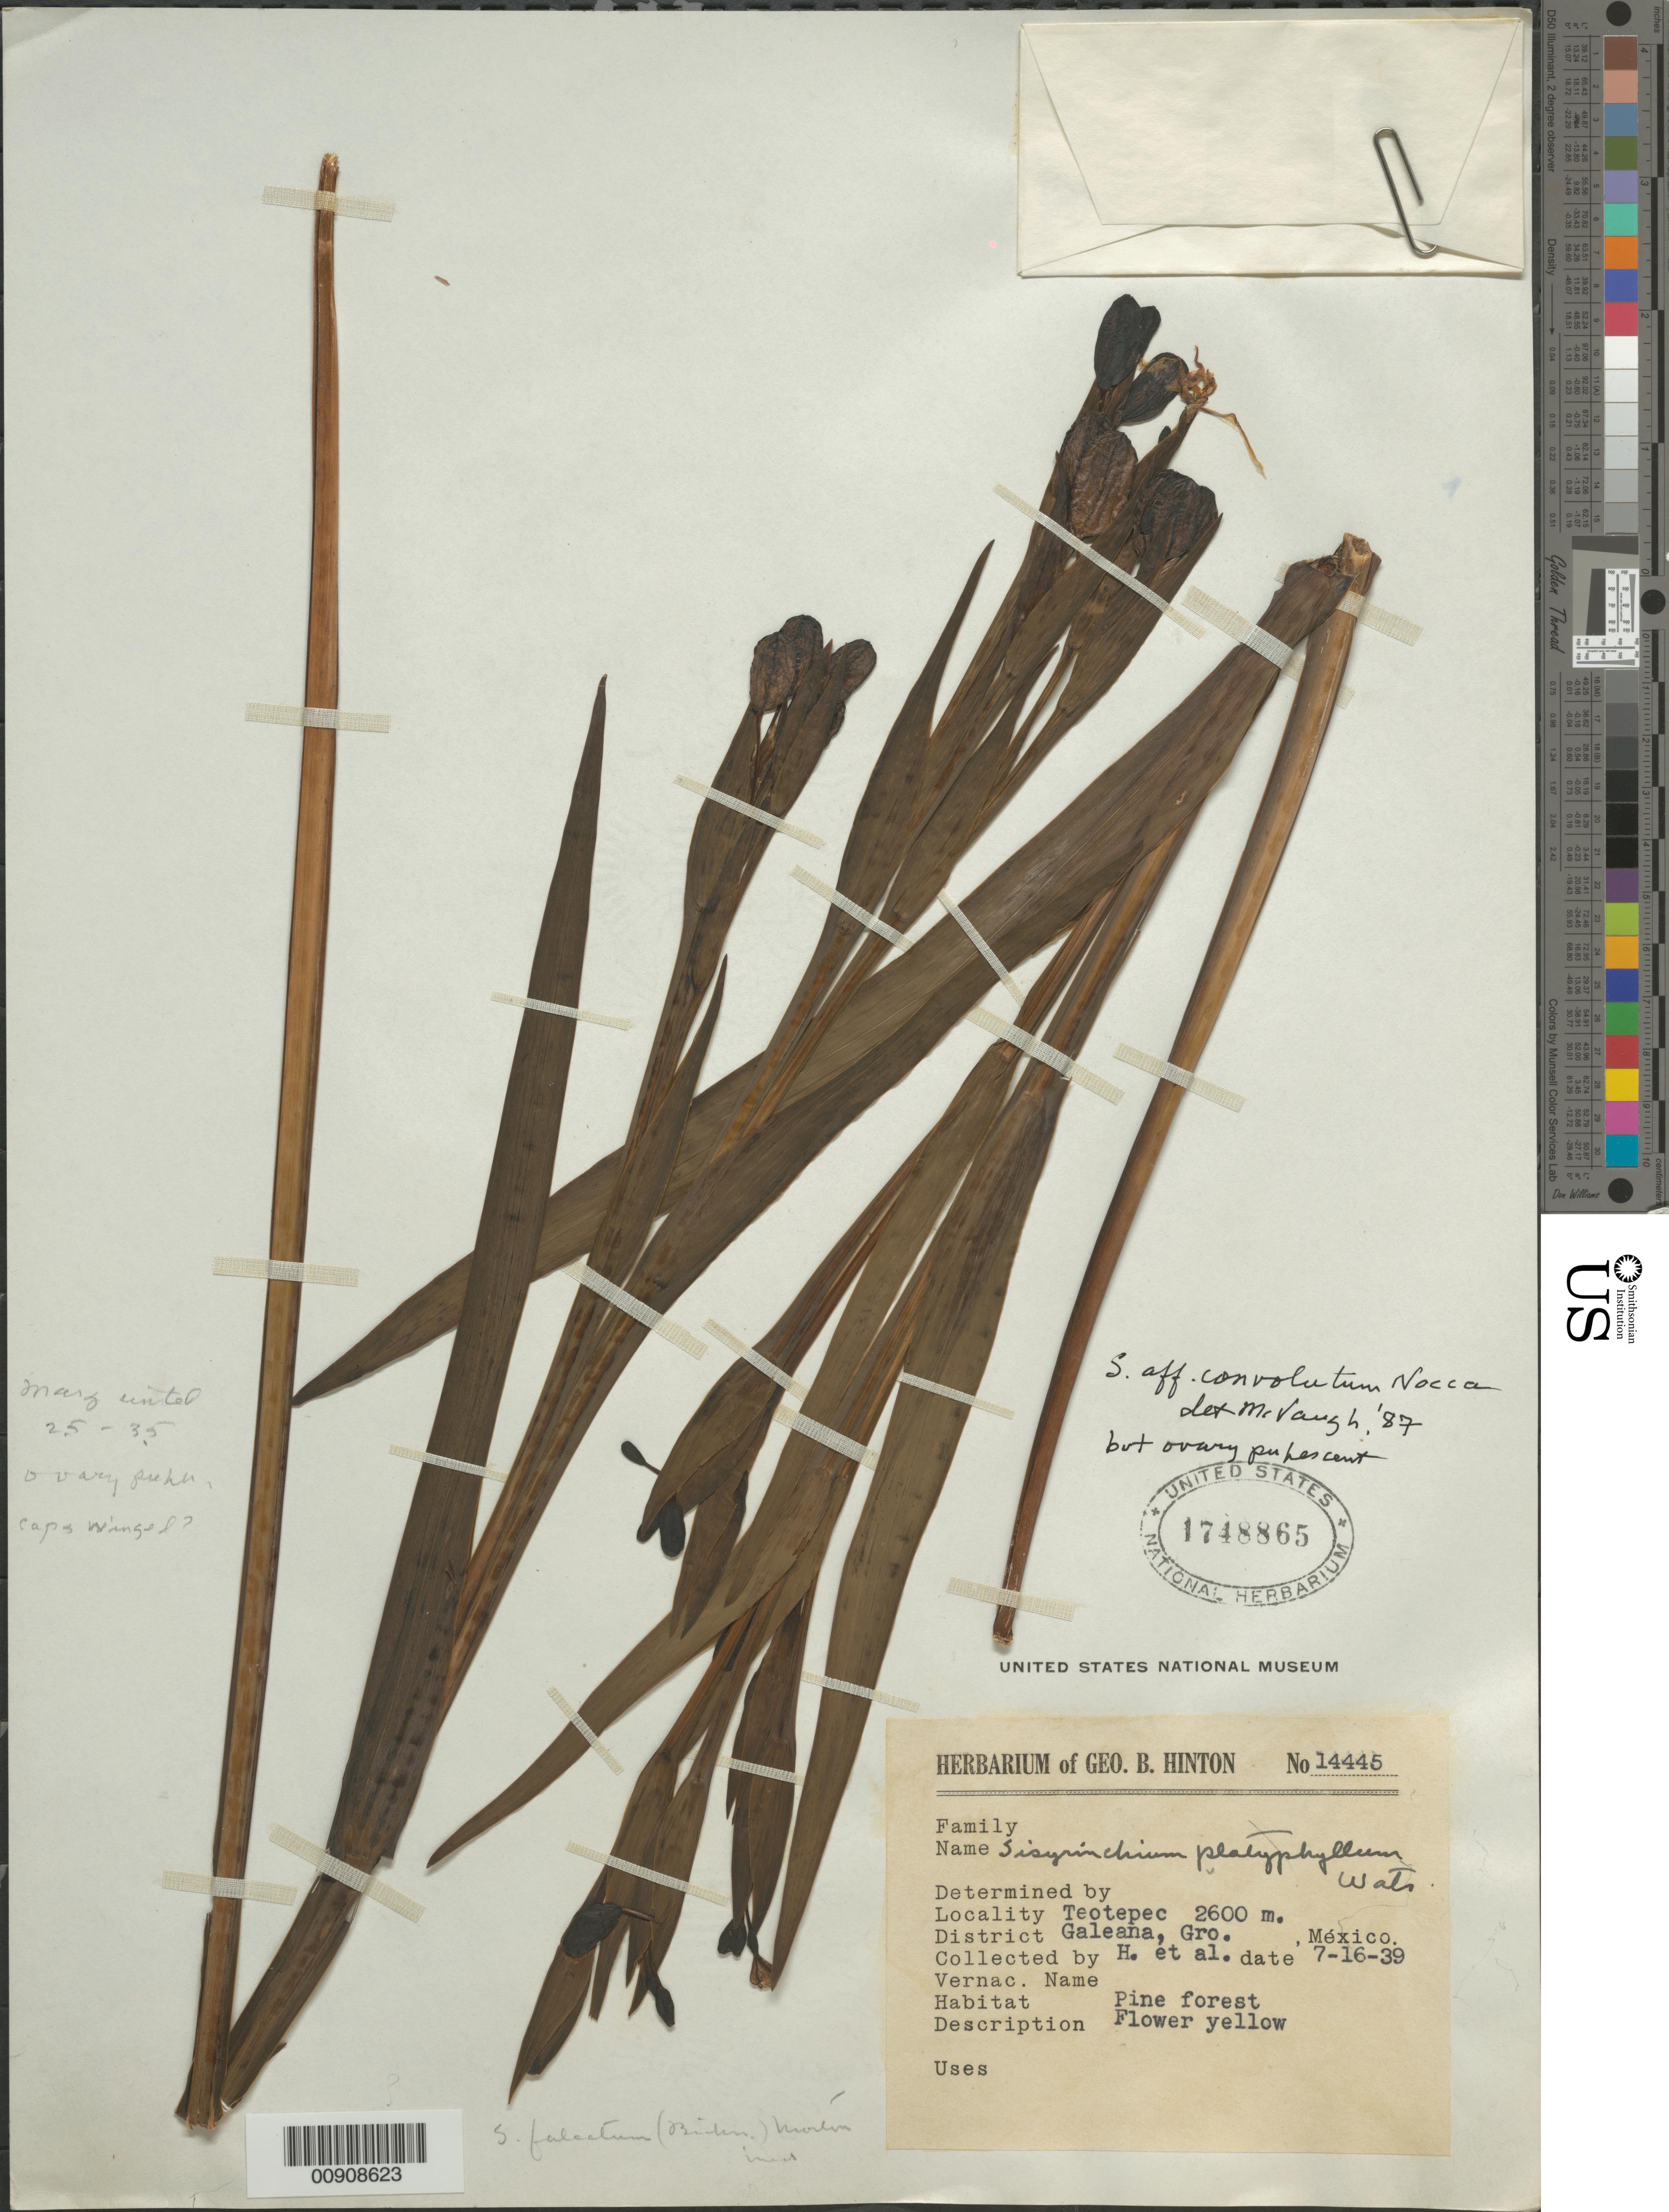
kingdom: Plantae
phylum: Tracheophyta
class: Liliopsida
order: Asparagales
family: Iridaceae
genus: Sisyrinchium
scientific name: Sisyrinchium convolutum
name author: Nocca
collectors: G. B. Hinton & et al.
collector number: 14445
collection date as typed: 16 Jul 1939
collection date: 1939-07-16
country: Mexico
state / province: Guerrero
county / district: Galeana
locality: Teotepec, District Galeana, Guerrero.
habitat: Pine forest.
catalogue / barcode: US 1748865